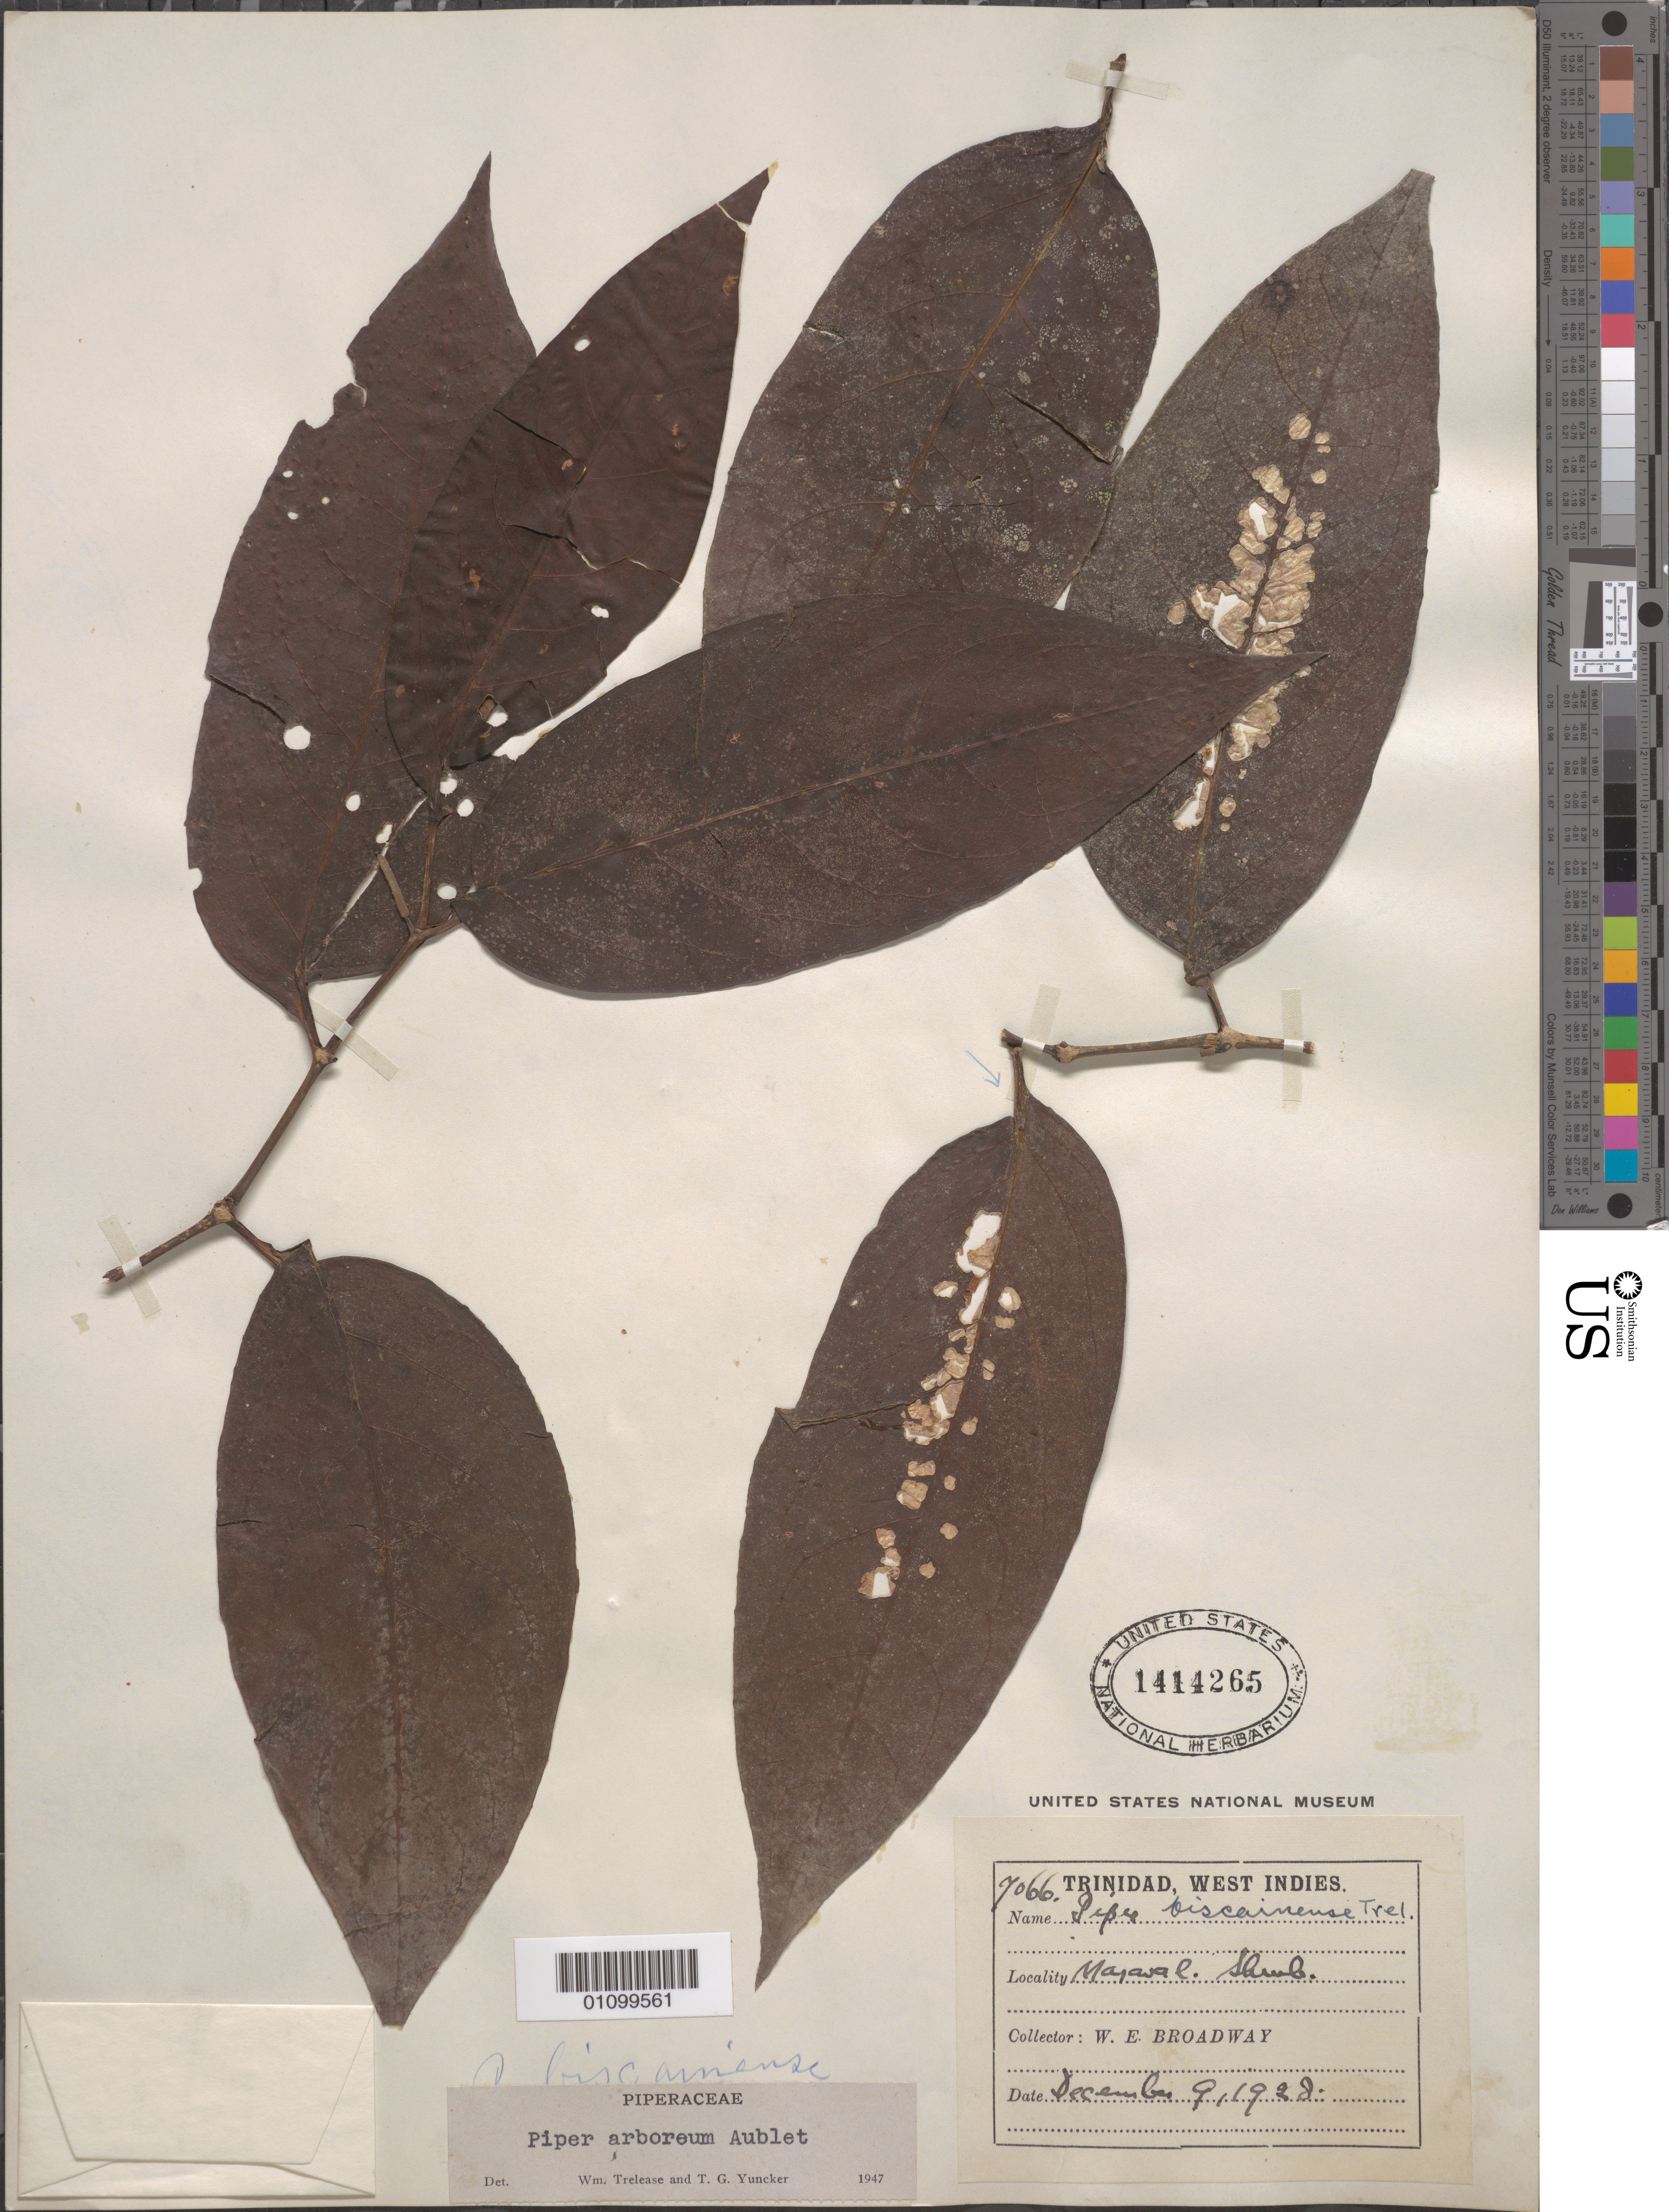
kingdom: Plantae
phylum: Tracheophyta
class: Magnoliopsida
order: Piperales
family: Piperaceae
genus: Piper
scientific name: Piper arboreum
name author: Aubl.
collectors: W. E. Broadway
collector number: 7066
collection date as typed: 09 Dec 1928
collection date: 1928-12-09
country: Trinidad and Tobago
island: Trinidad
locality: Maraval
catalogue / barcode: US 1414265